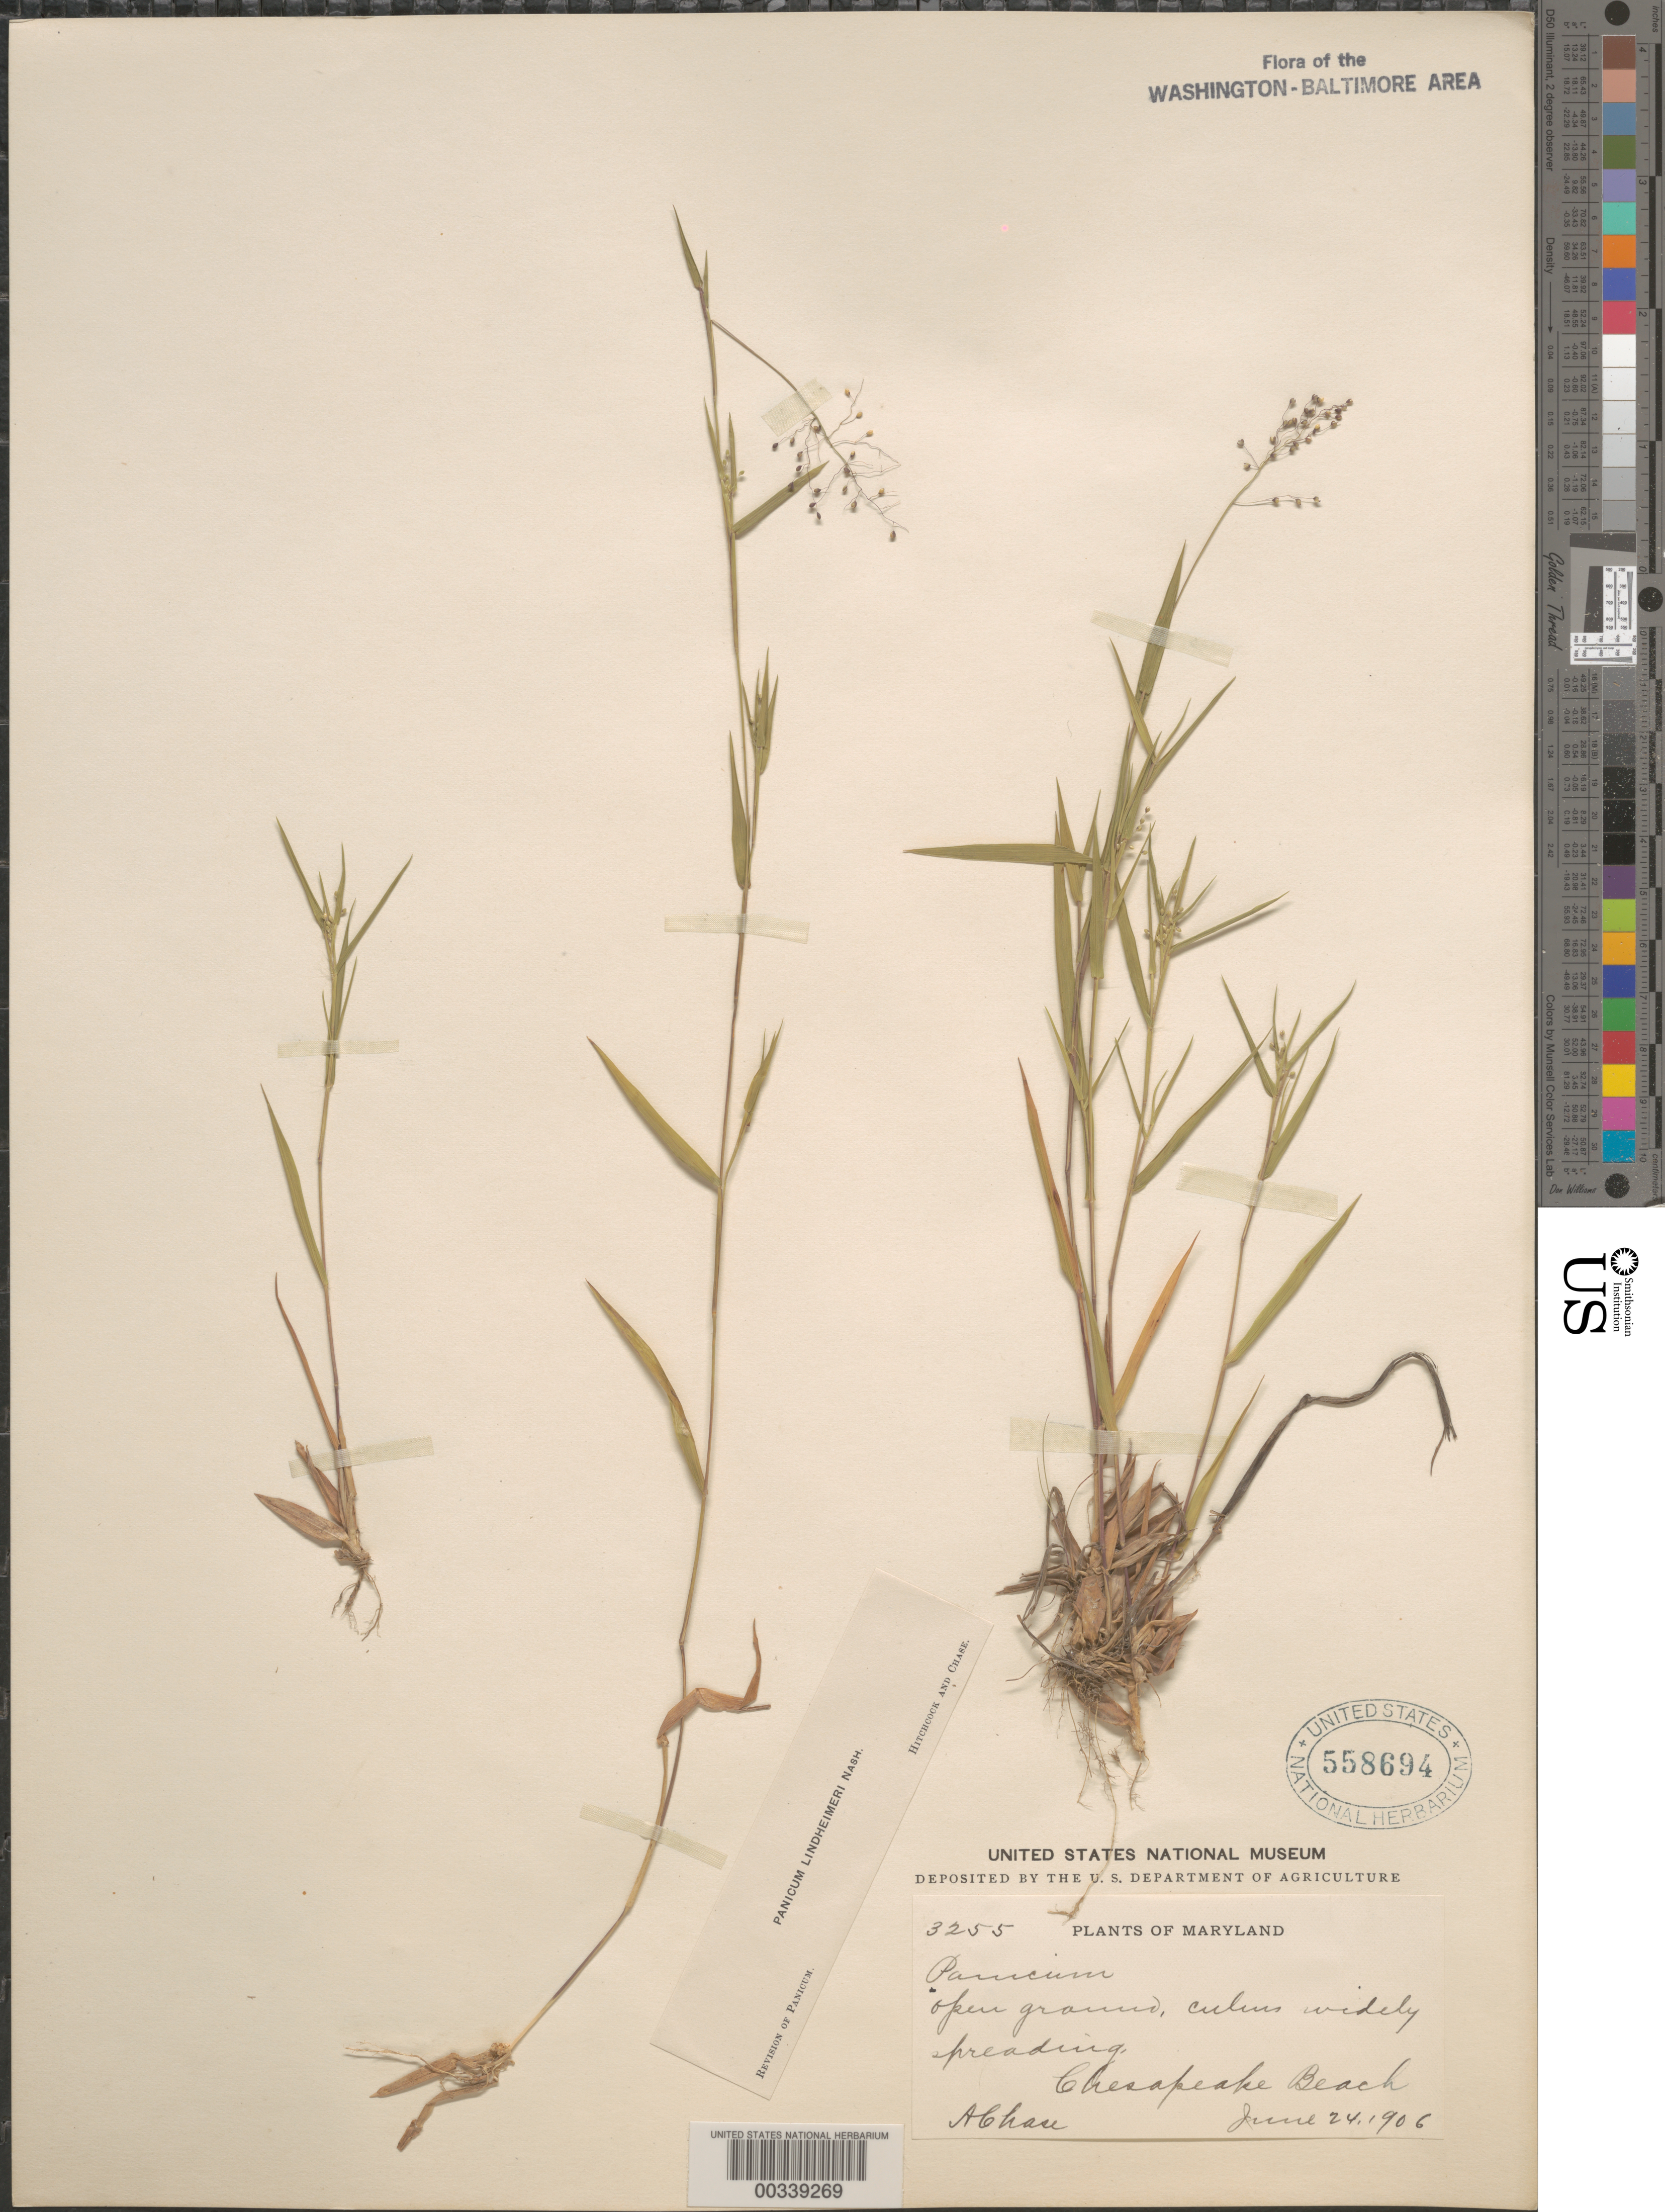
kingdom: Plantae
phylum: Tracheophyta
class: Liliopsida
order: Poales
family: Poaceae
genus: Dichanthelium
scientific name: Dichanthelium acuminatum var. lindheimeri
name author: (Nash) Gould & C.A. Clark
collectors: A. Chase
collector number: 3255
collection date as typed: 24 Jun 1906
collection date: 1906-06-24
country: United States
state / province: Maryland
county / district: Calvert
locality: Chesapeake Beach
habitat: Open ground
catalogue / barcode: US 558694